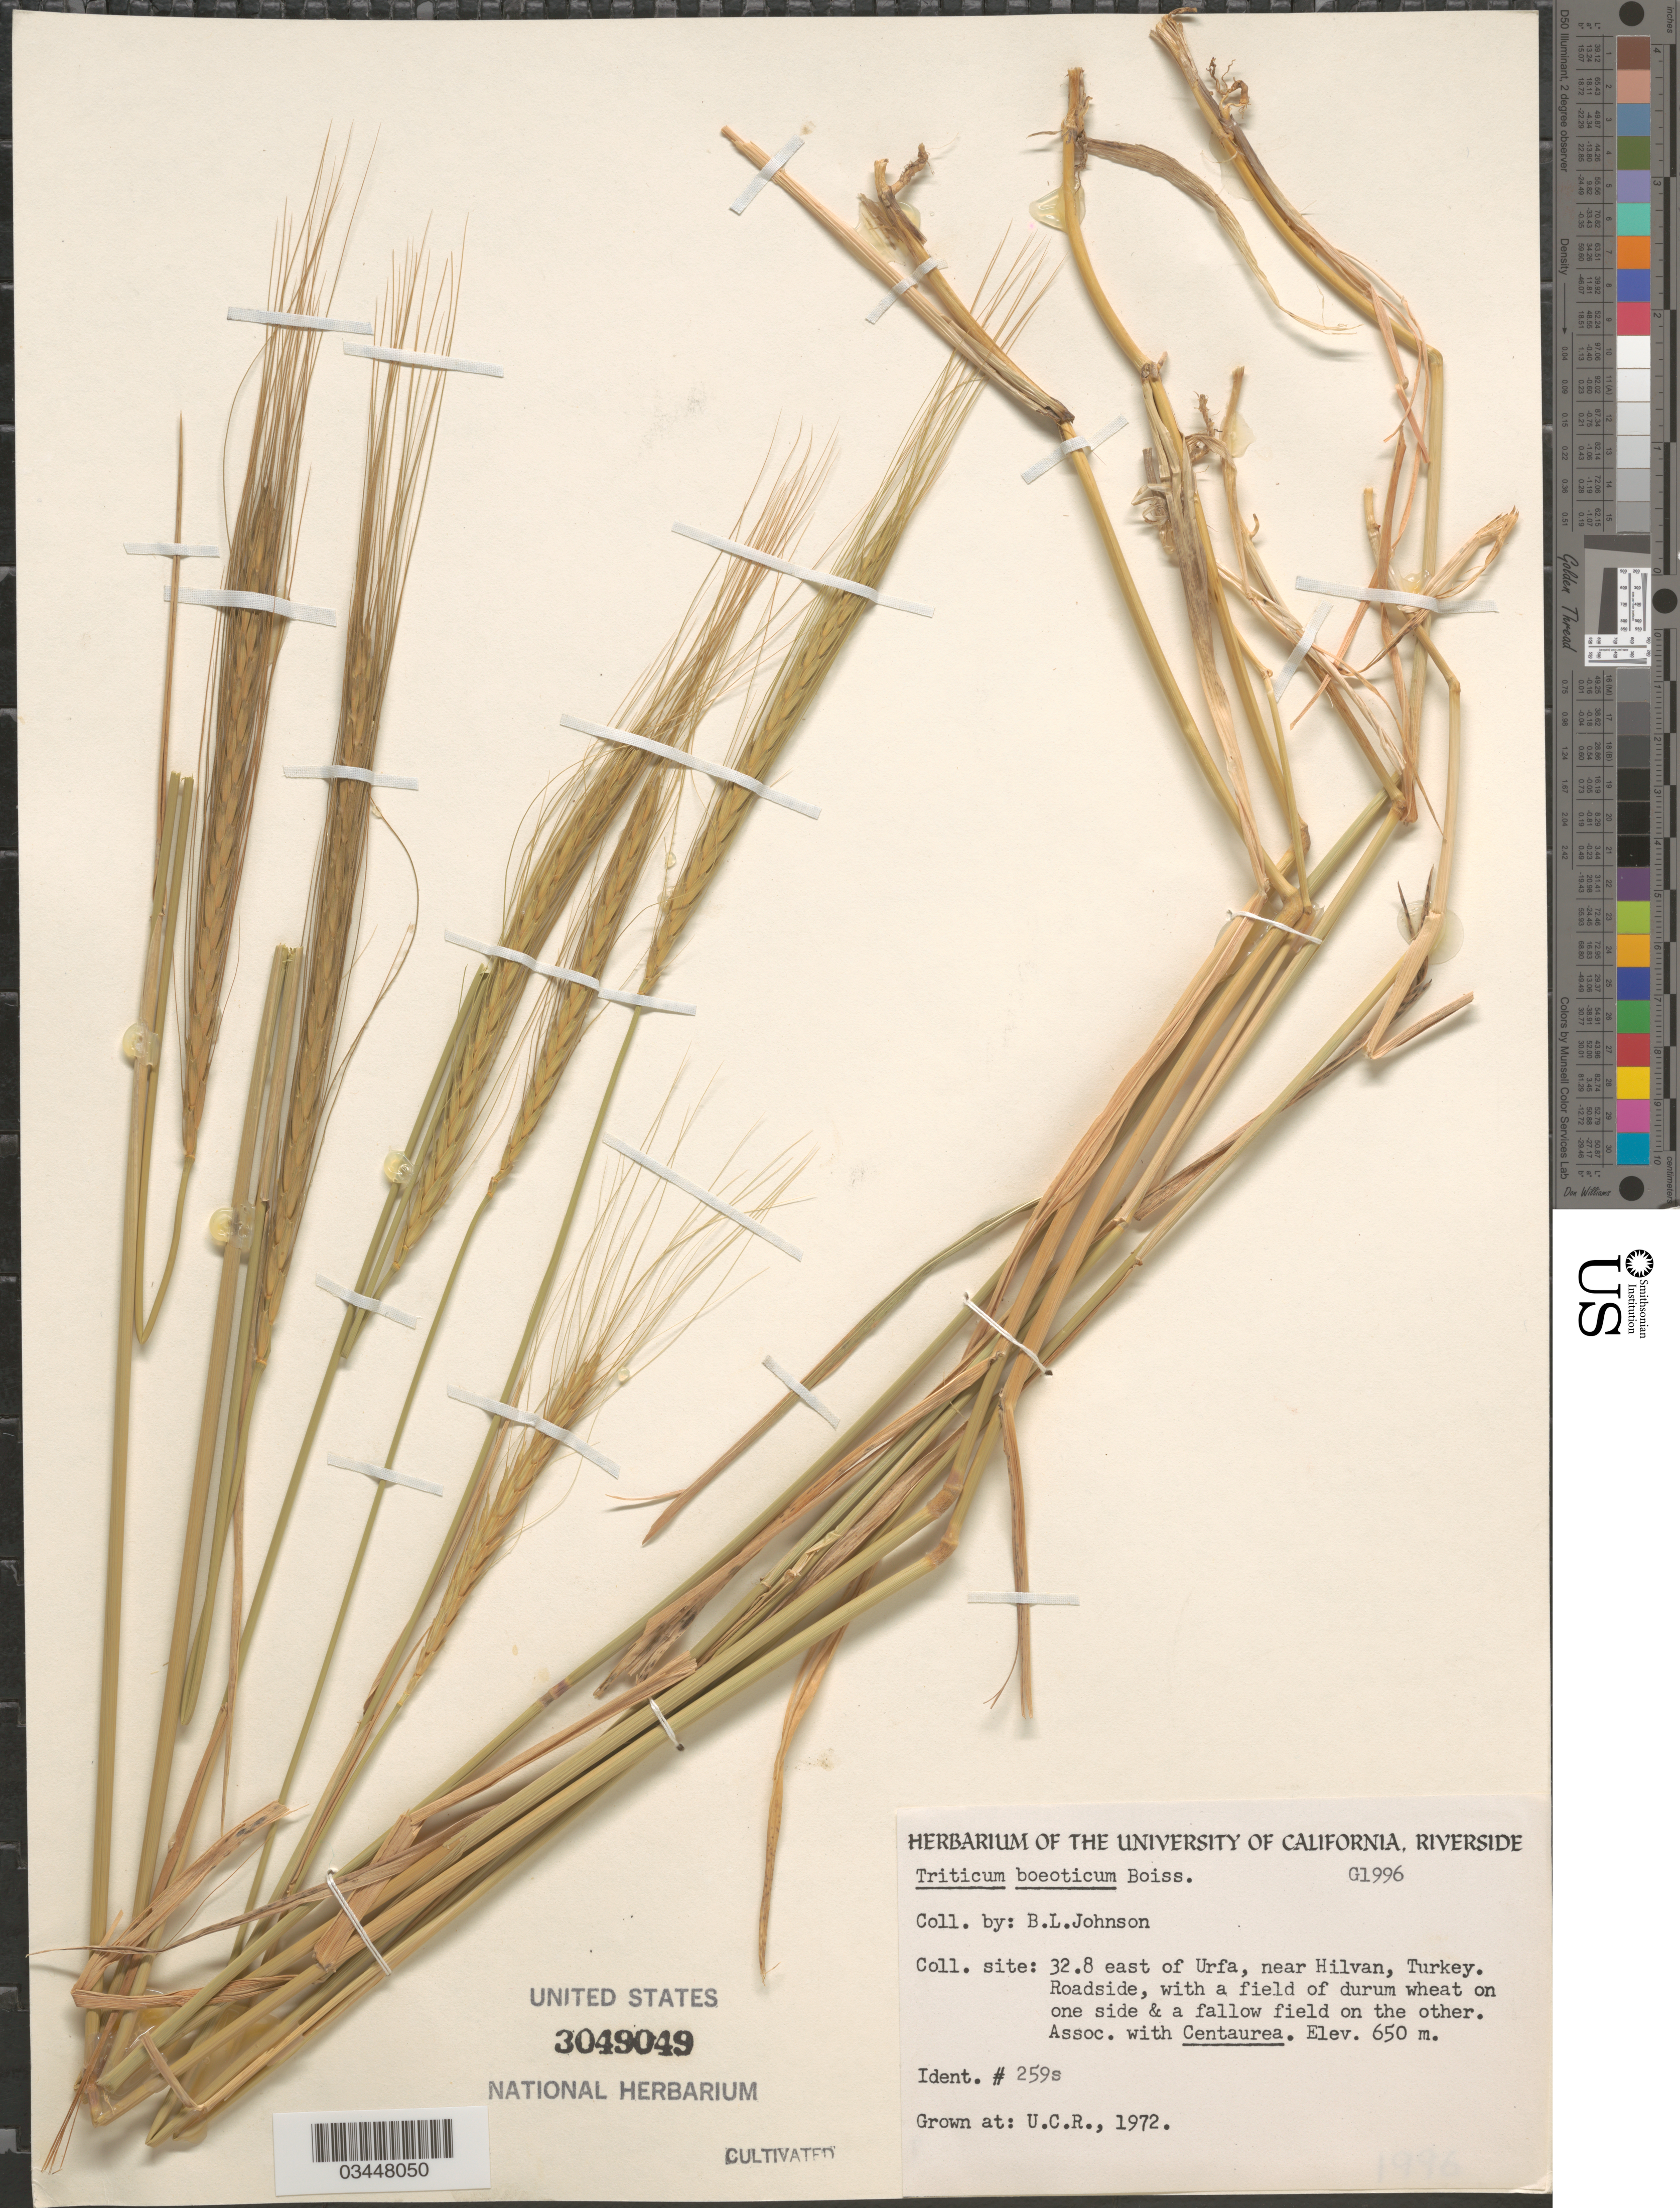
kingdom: Plantae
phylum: Tracheophyta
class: Liliopsida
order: Poales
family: Poaceae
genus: Triticum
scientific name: Triticum boeoticum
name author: Boiss.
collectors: ex herb. Univ. of California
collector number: G1996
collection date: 1972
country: United States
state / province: California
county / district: Riverside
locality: U.C.R.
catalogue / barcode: US 3049049